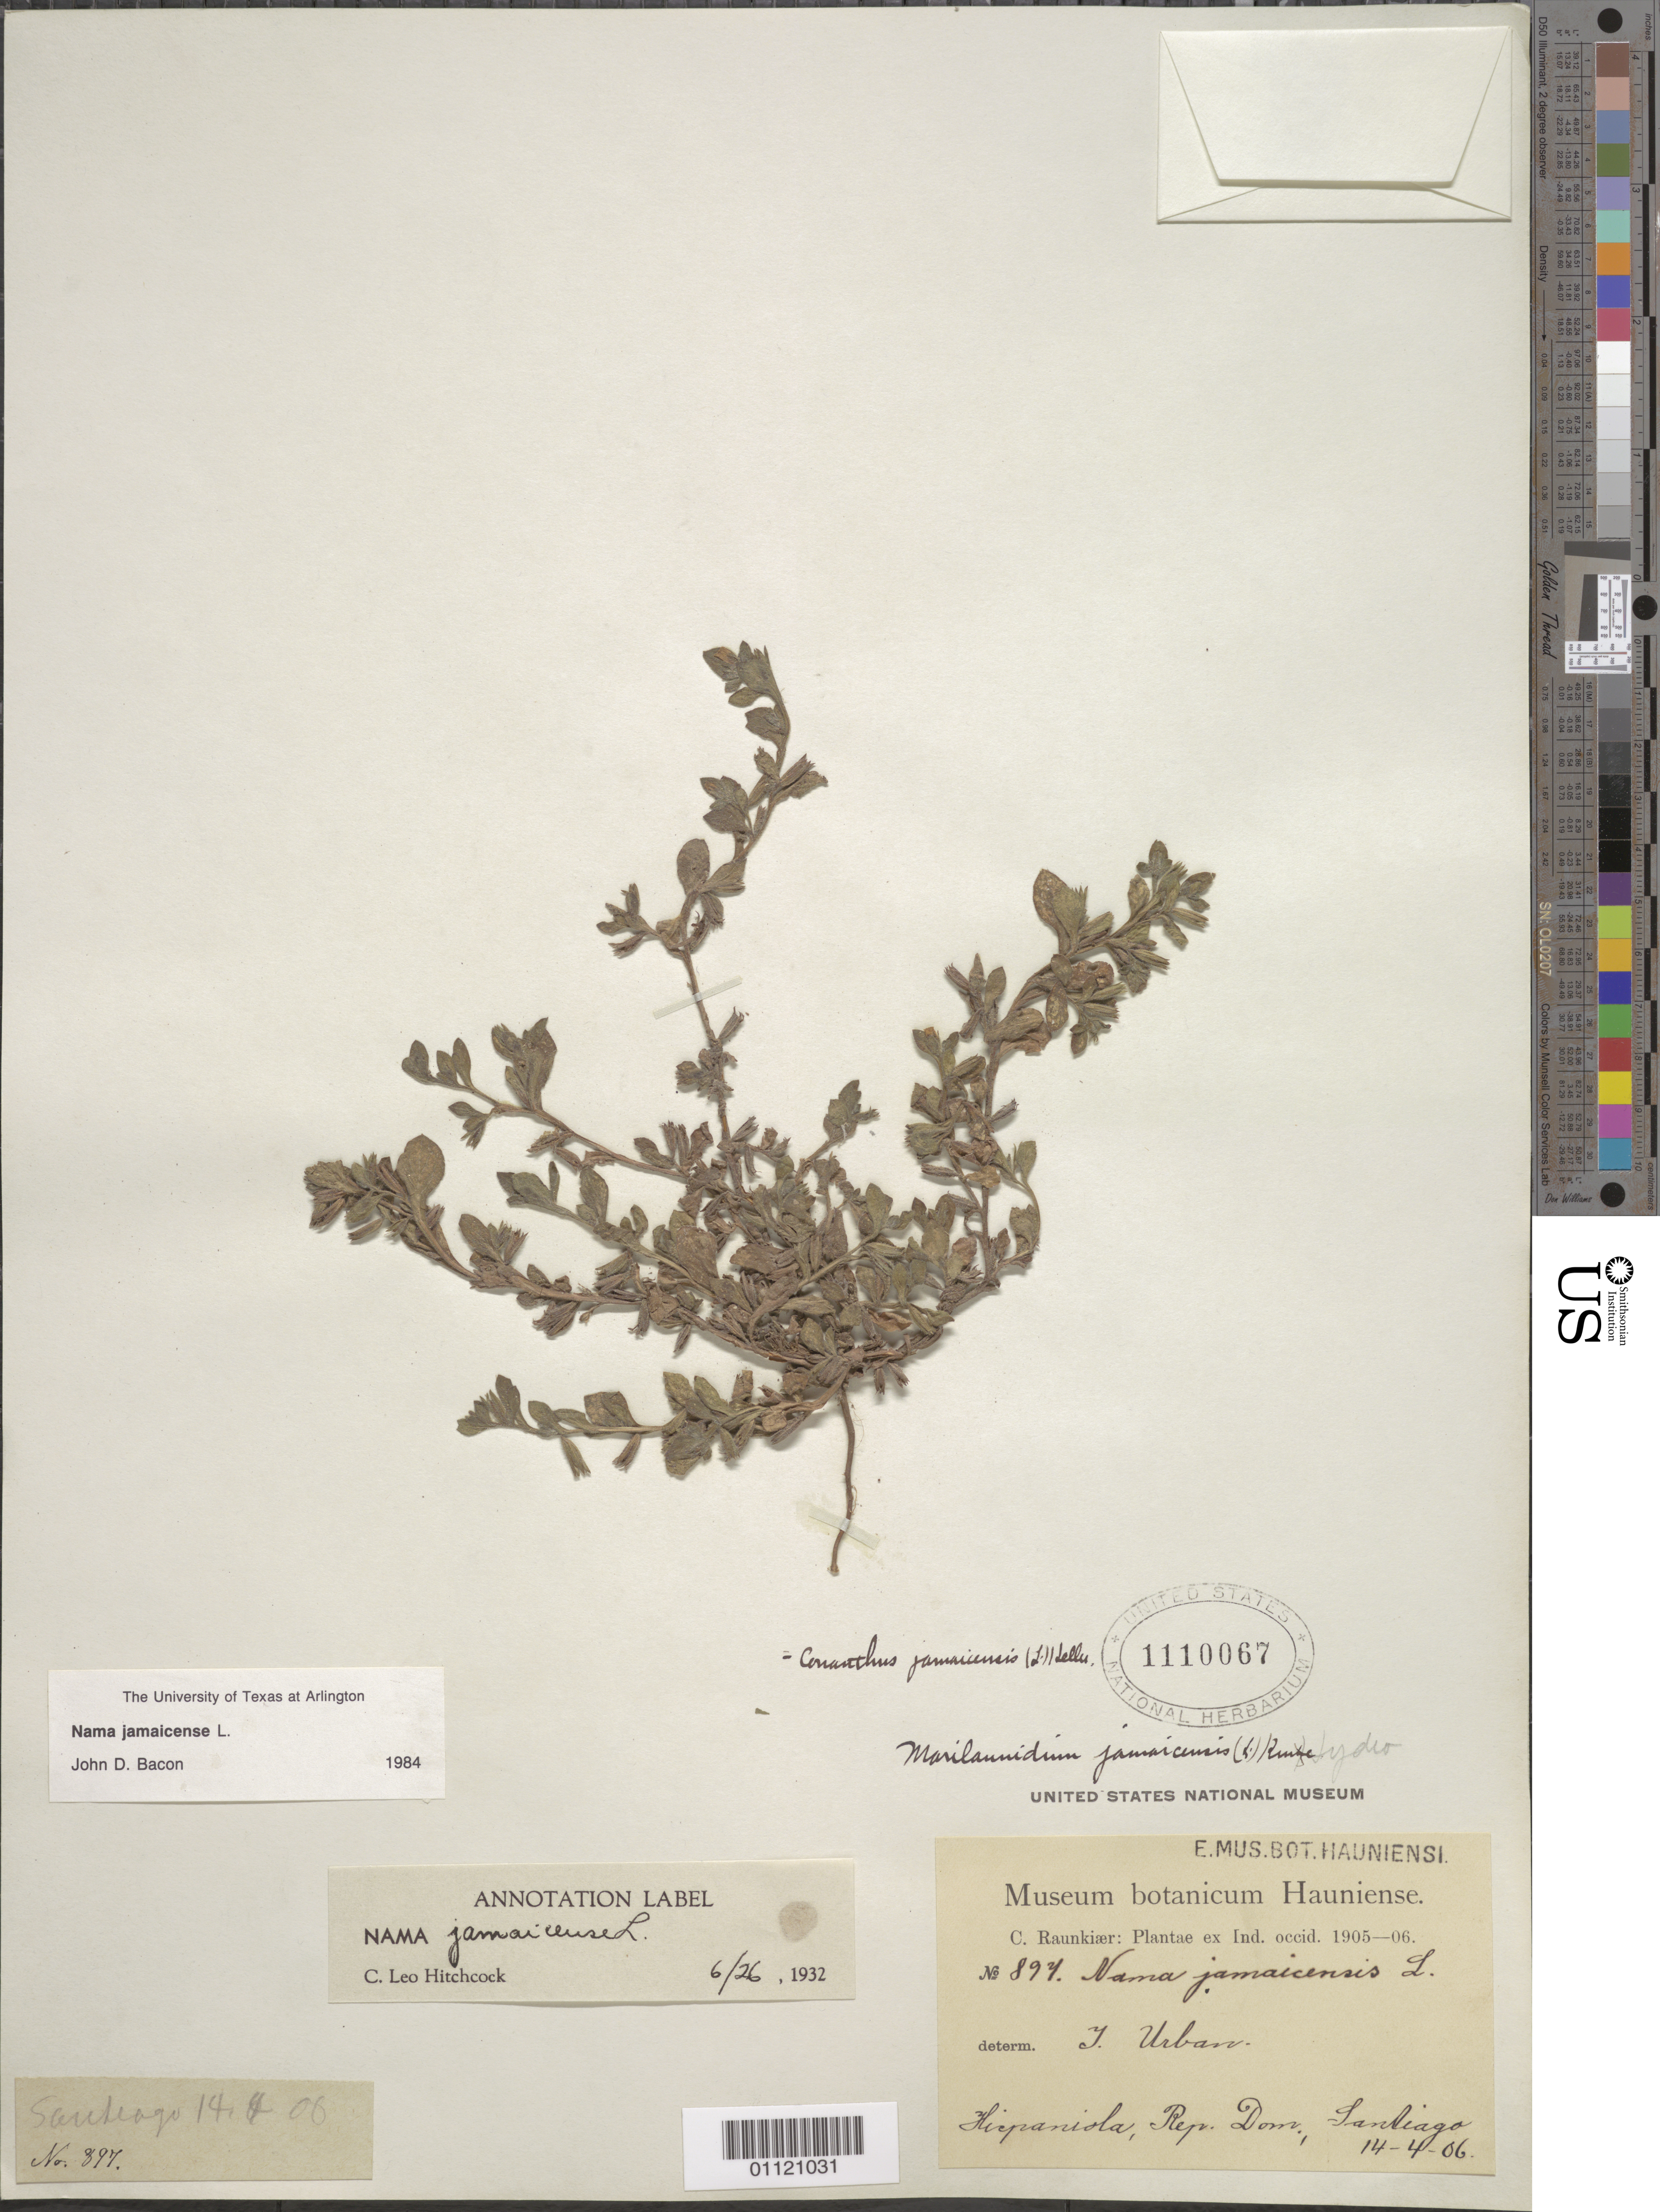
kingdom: Plantae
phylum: Tracheophyta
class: Magnoliopsida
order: Boraginales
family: Namaceae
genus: Nama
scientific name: Nama jamaicensis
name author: L.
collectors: C. C. Raunkiaer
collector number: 894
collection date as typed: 14 Apr 1906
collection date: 1906-04-14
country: Dominican Republic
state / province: Santiago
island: Hispaniola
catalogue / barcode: US 1110067